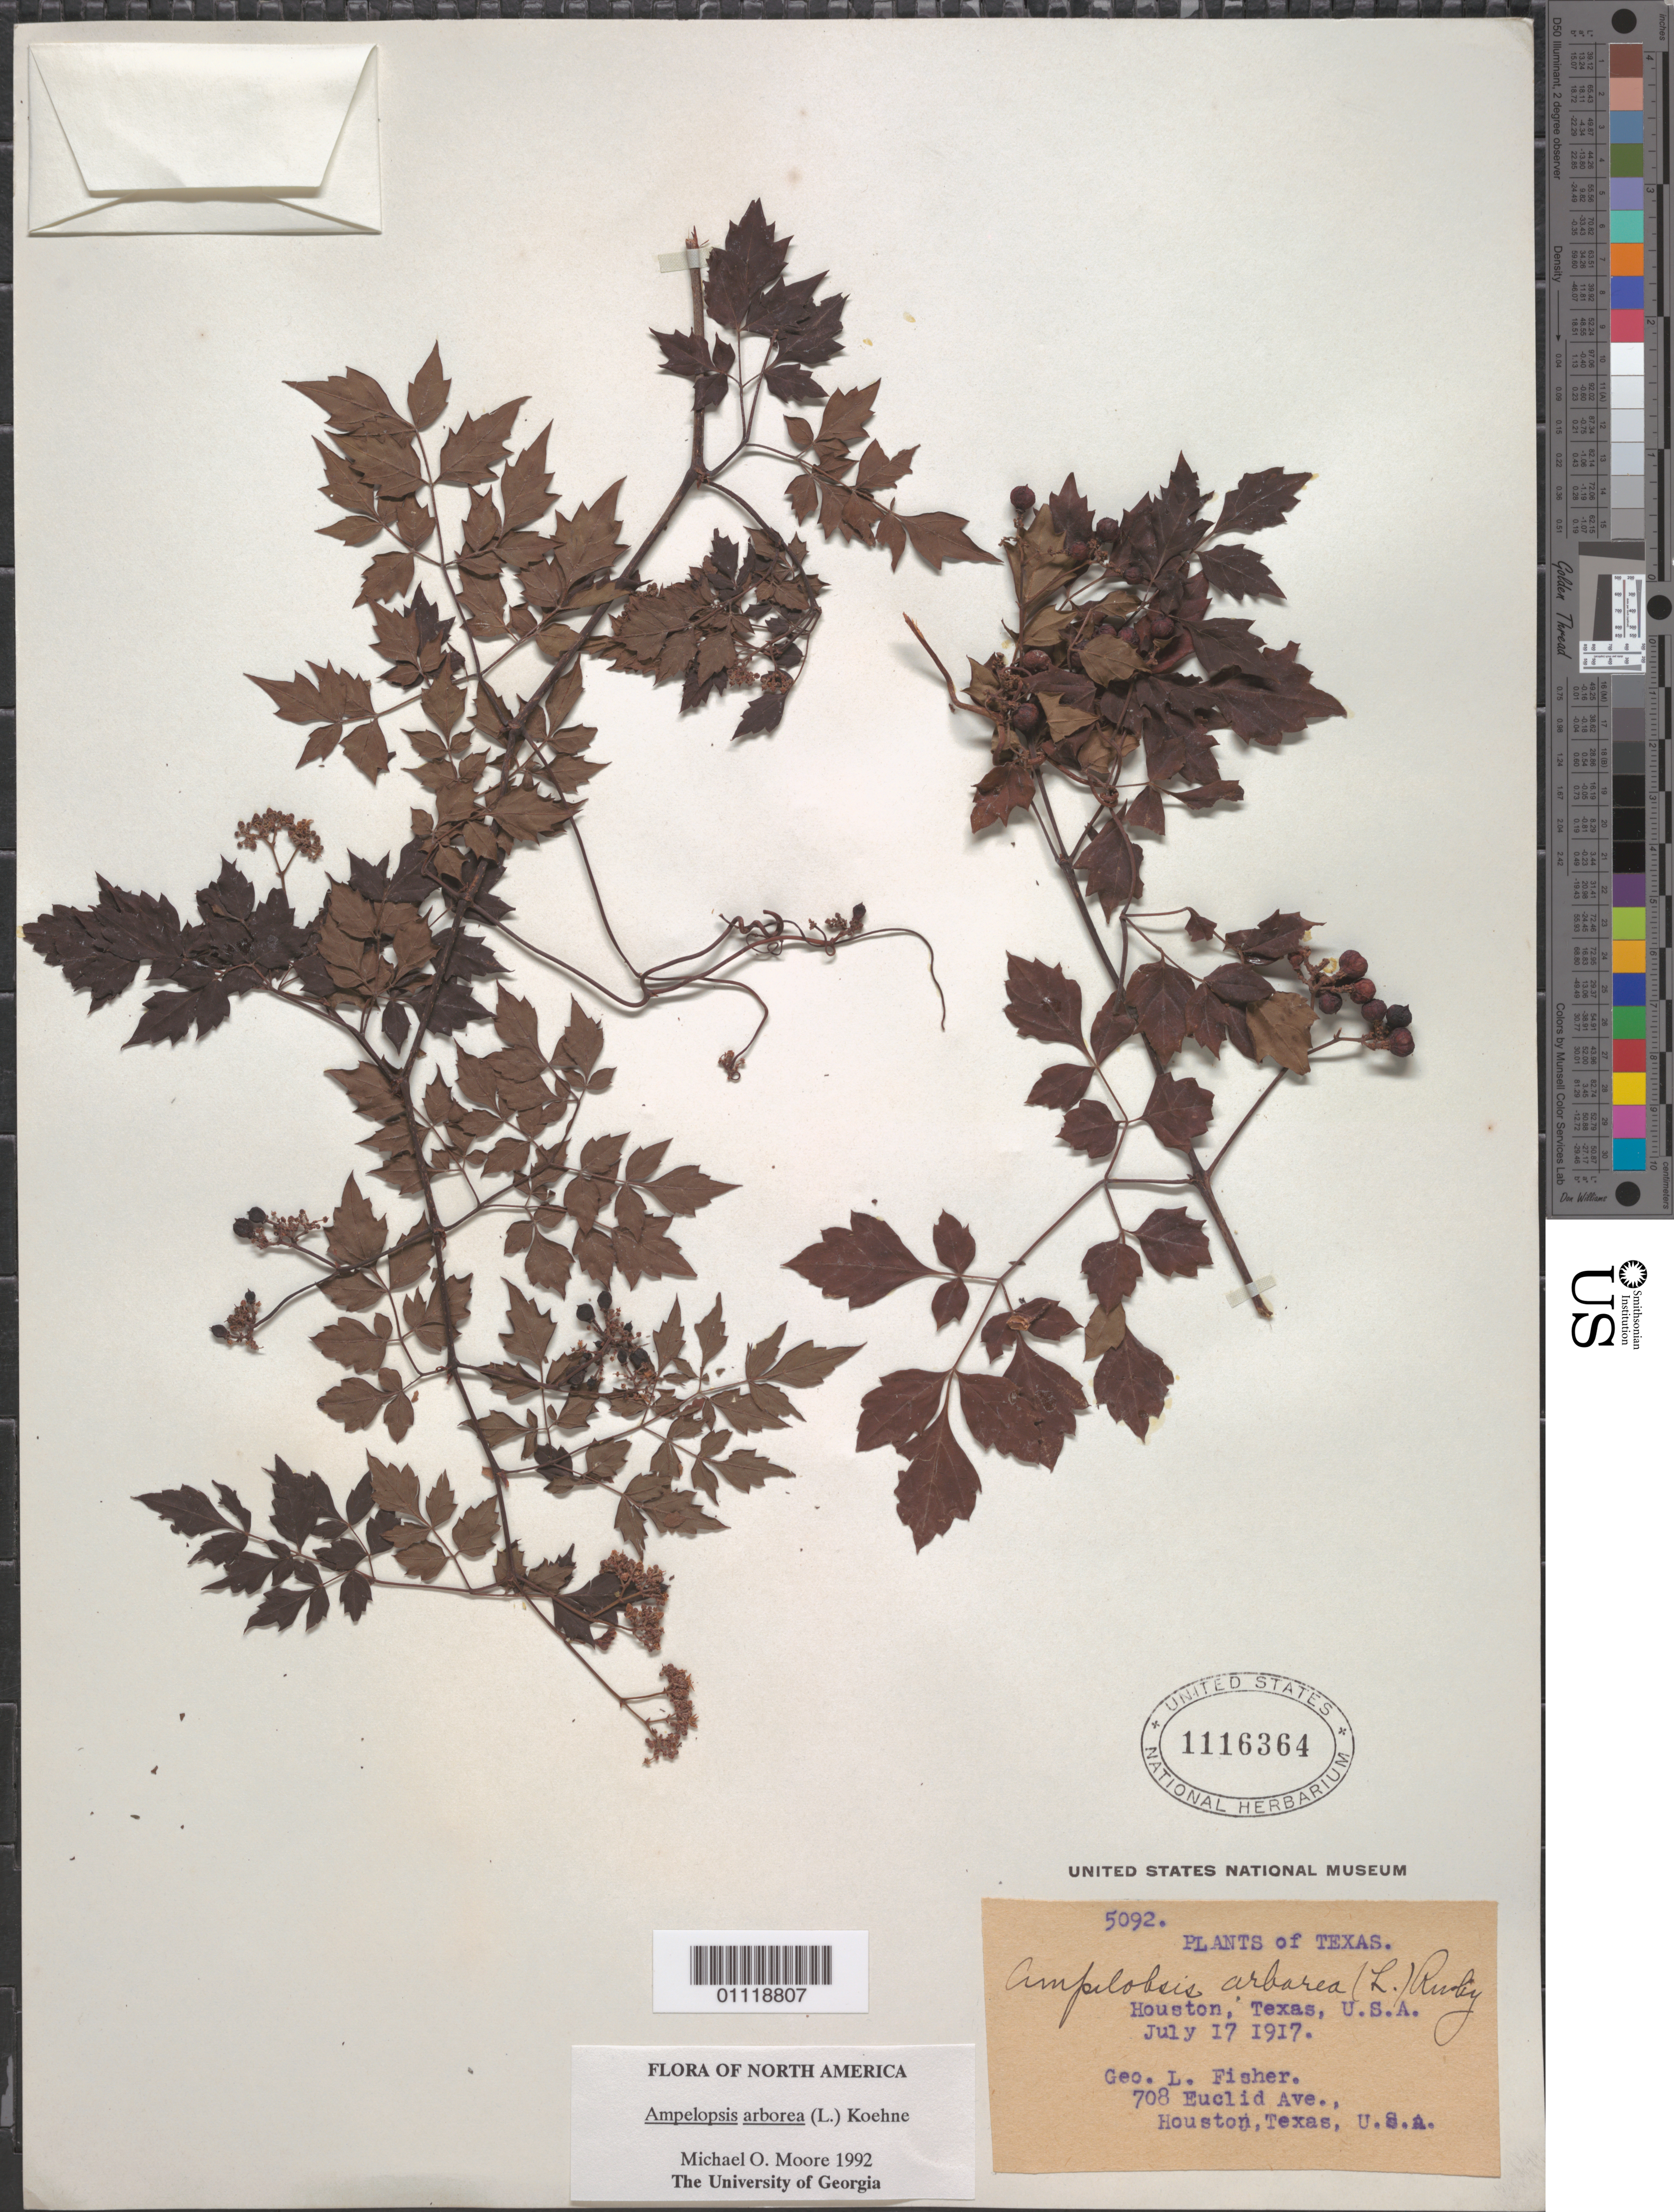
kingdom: Plantae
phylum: Tracheophyta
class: Magnoliopsida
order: Vitales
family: Vitaceae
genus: Ampelopsis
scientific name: Ampelopsis arborea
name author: (L.) Koehne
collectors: G. L. Fisher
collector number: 5092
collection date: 1917-06-17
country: United States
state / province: Texas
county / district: Houston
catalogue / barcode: US 1116364